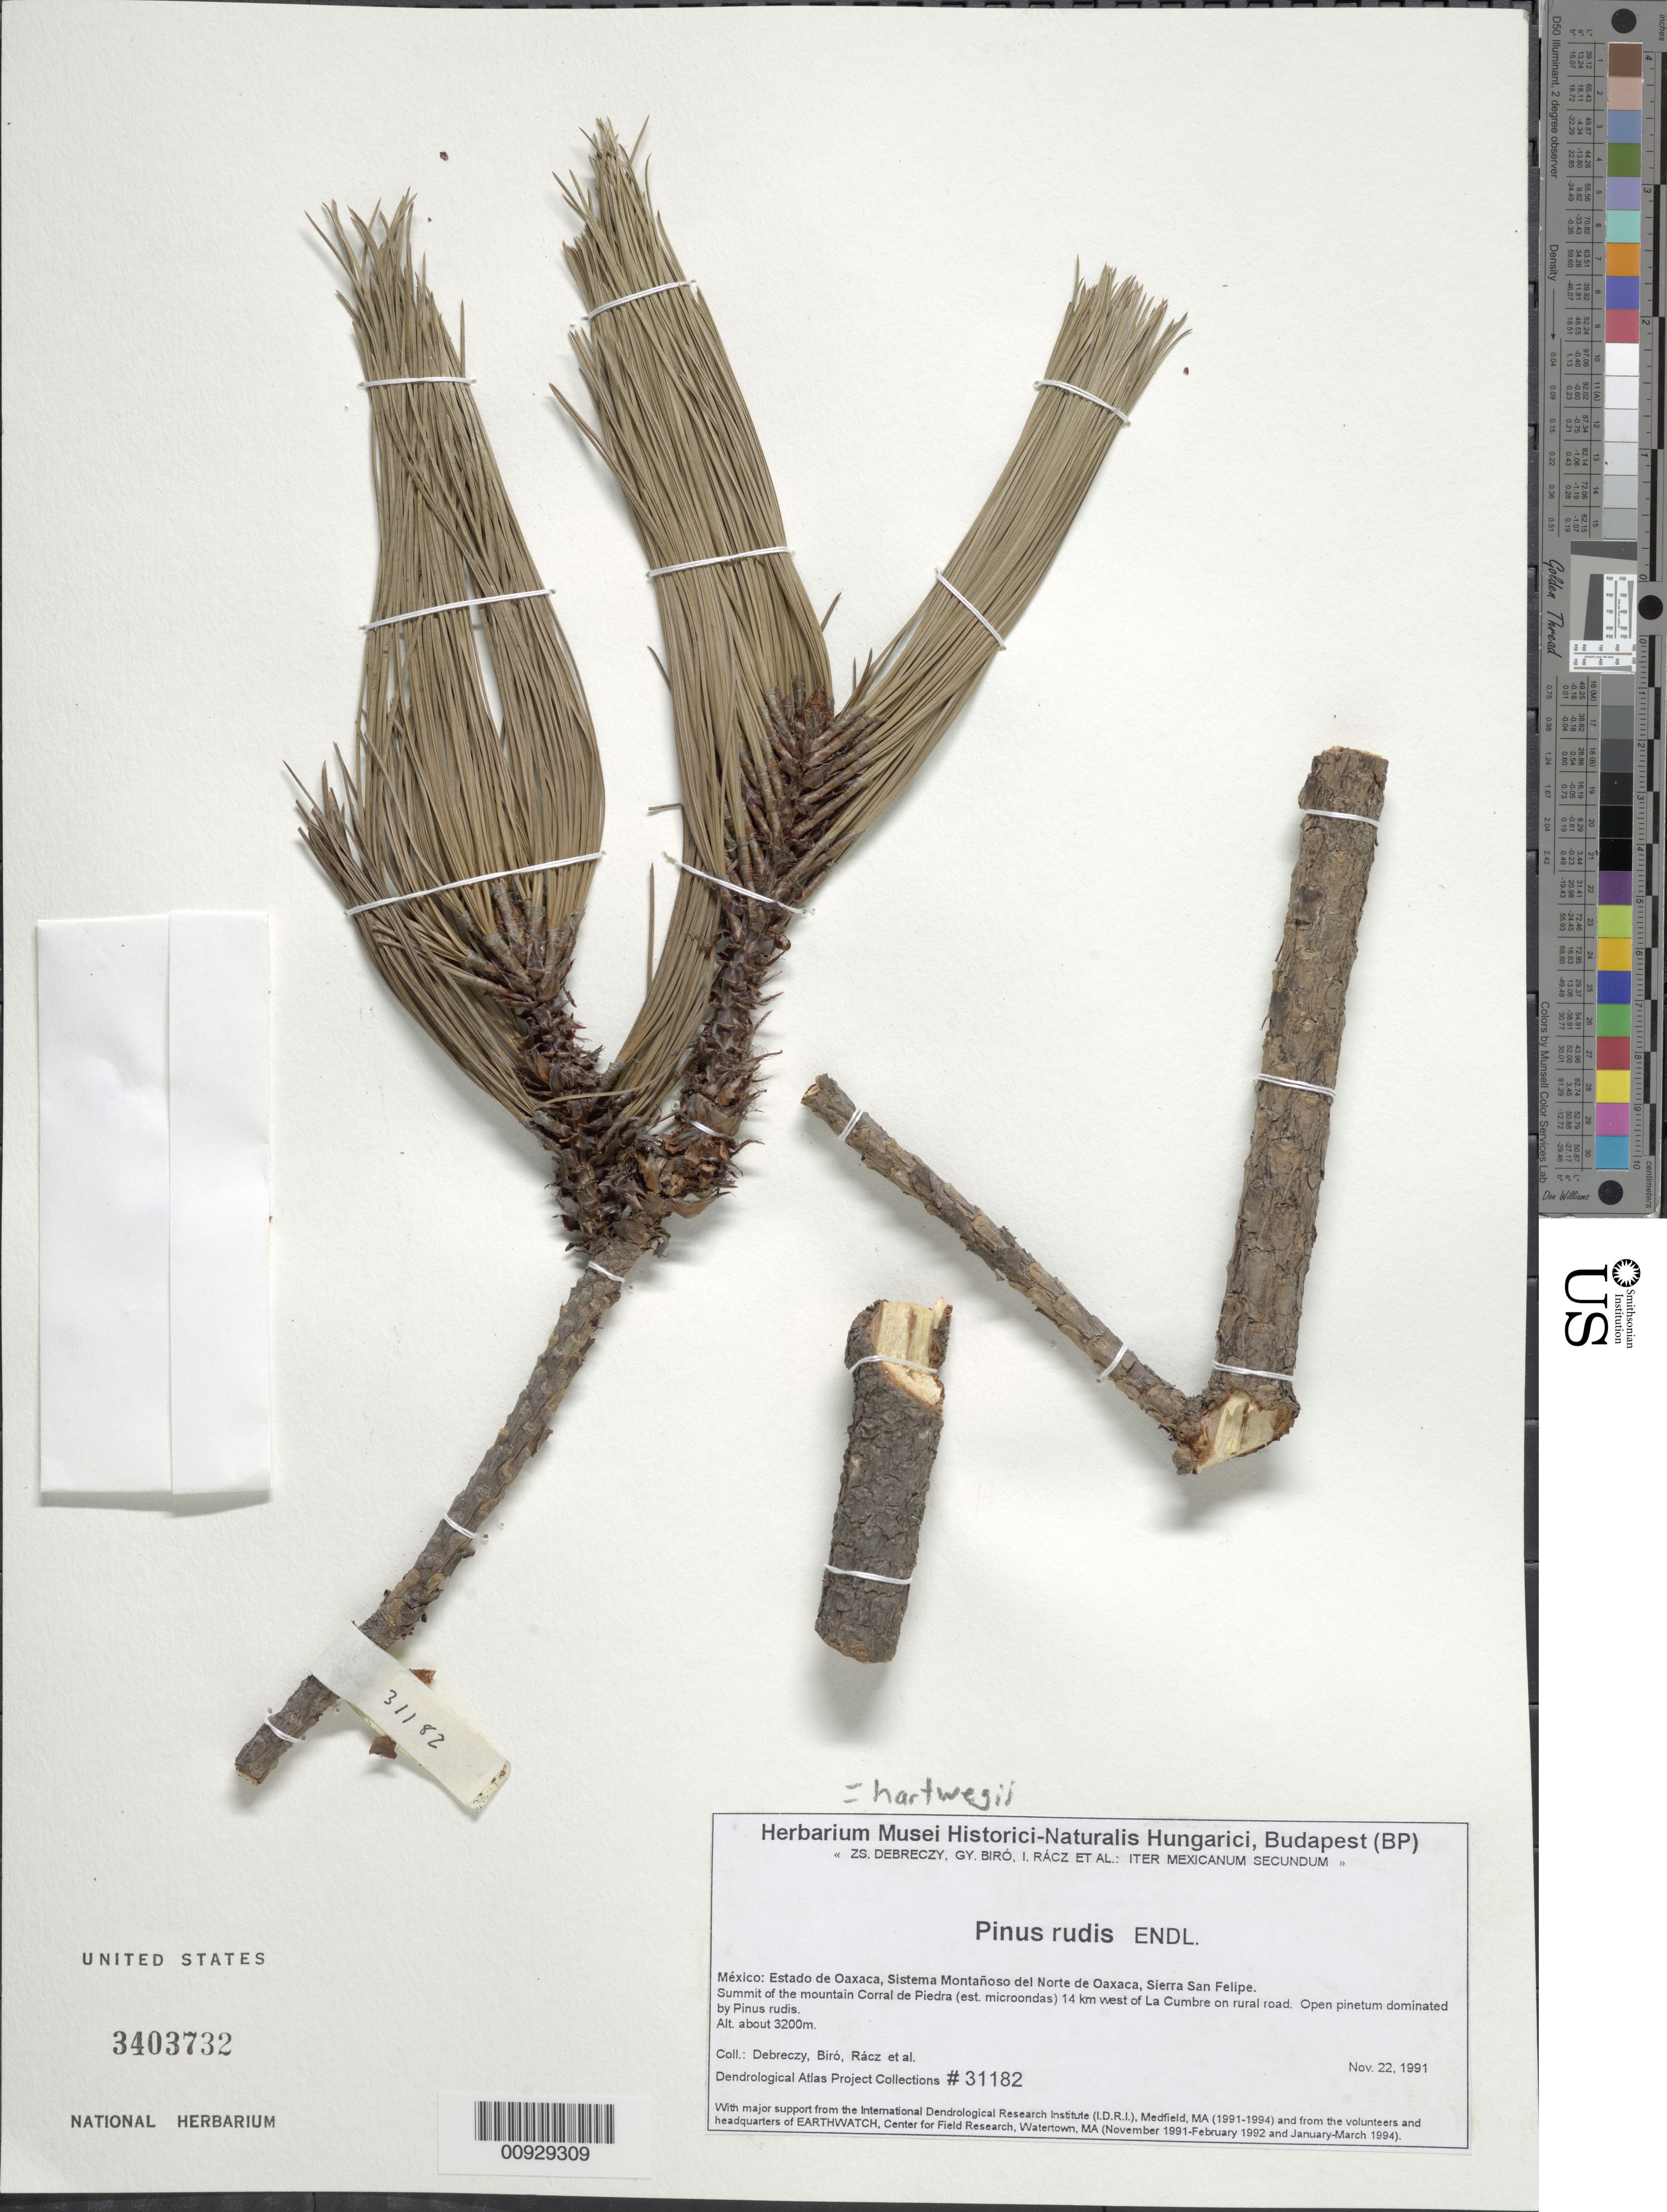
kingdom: Plantae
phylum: Tracheophyta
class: Pinopsida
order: Pinales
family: Pinaceae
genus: Pinus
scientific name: Pinus hartwegii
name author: Lindl.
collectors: Z. Debreczy, G. Biro, I. Rácz & et al.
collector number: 31182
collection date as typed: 22 Nov 1991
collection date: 1991-11-22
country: Mexico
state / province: Oaxaca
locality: Summit of the mountain Corral de Piedra (est. microondas) 14 km. west of La Cumbre on rural road. Sistema montañoso del Norte de Oaxaca.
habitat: Summit of mountain. Open pinetum dominated by Pinus rudis.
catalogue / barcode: US 3403732